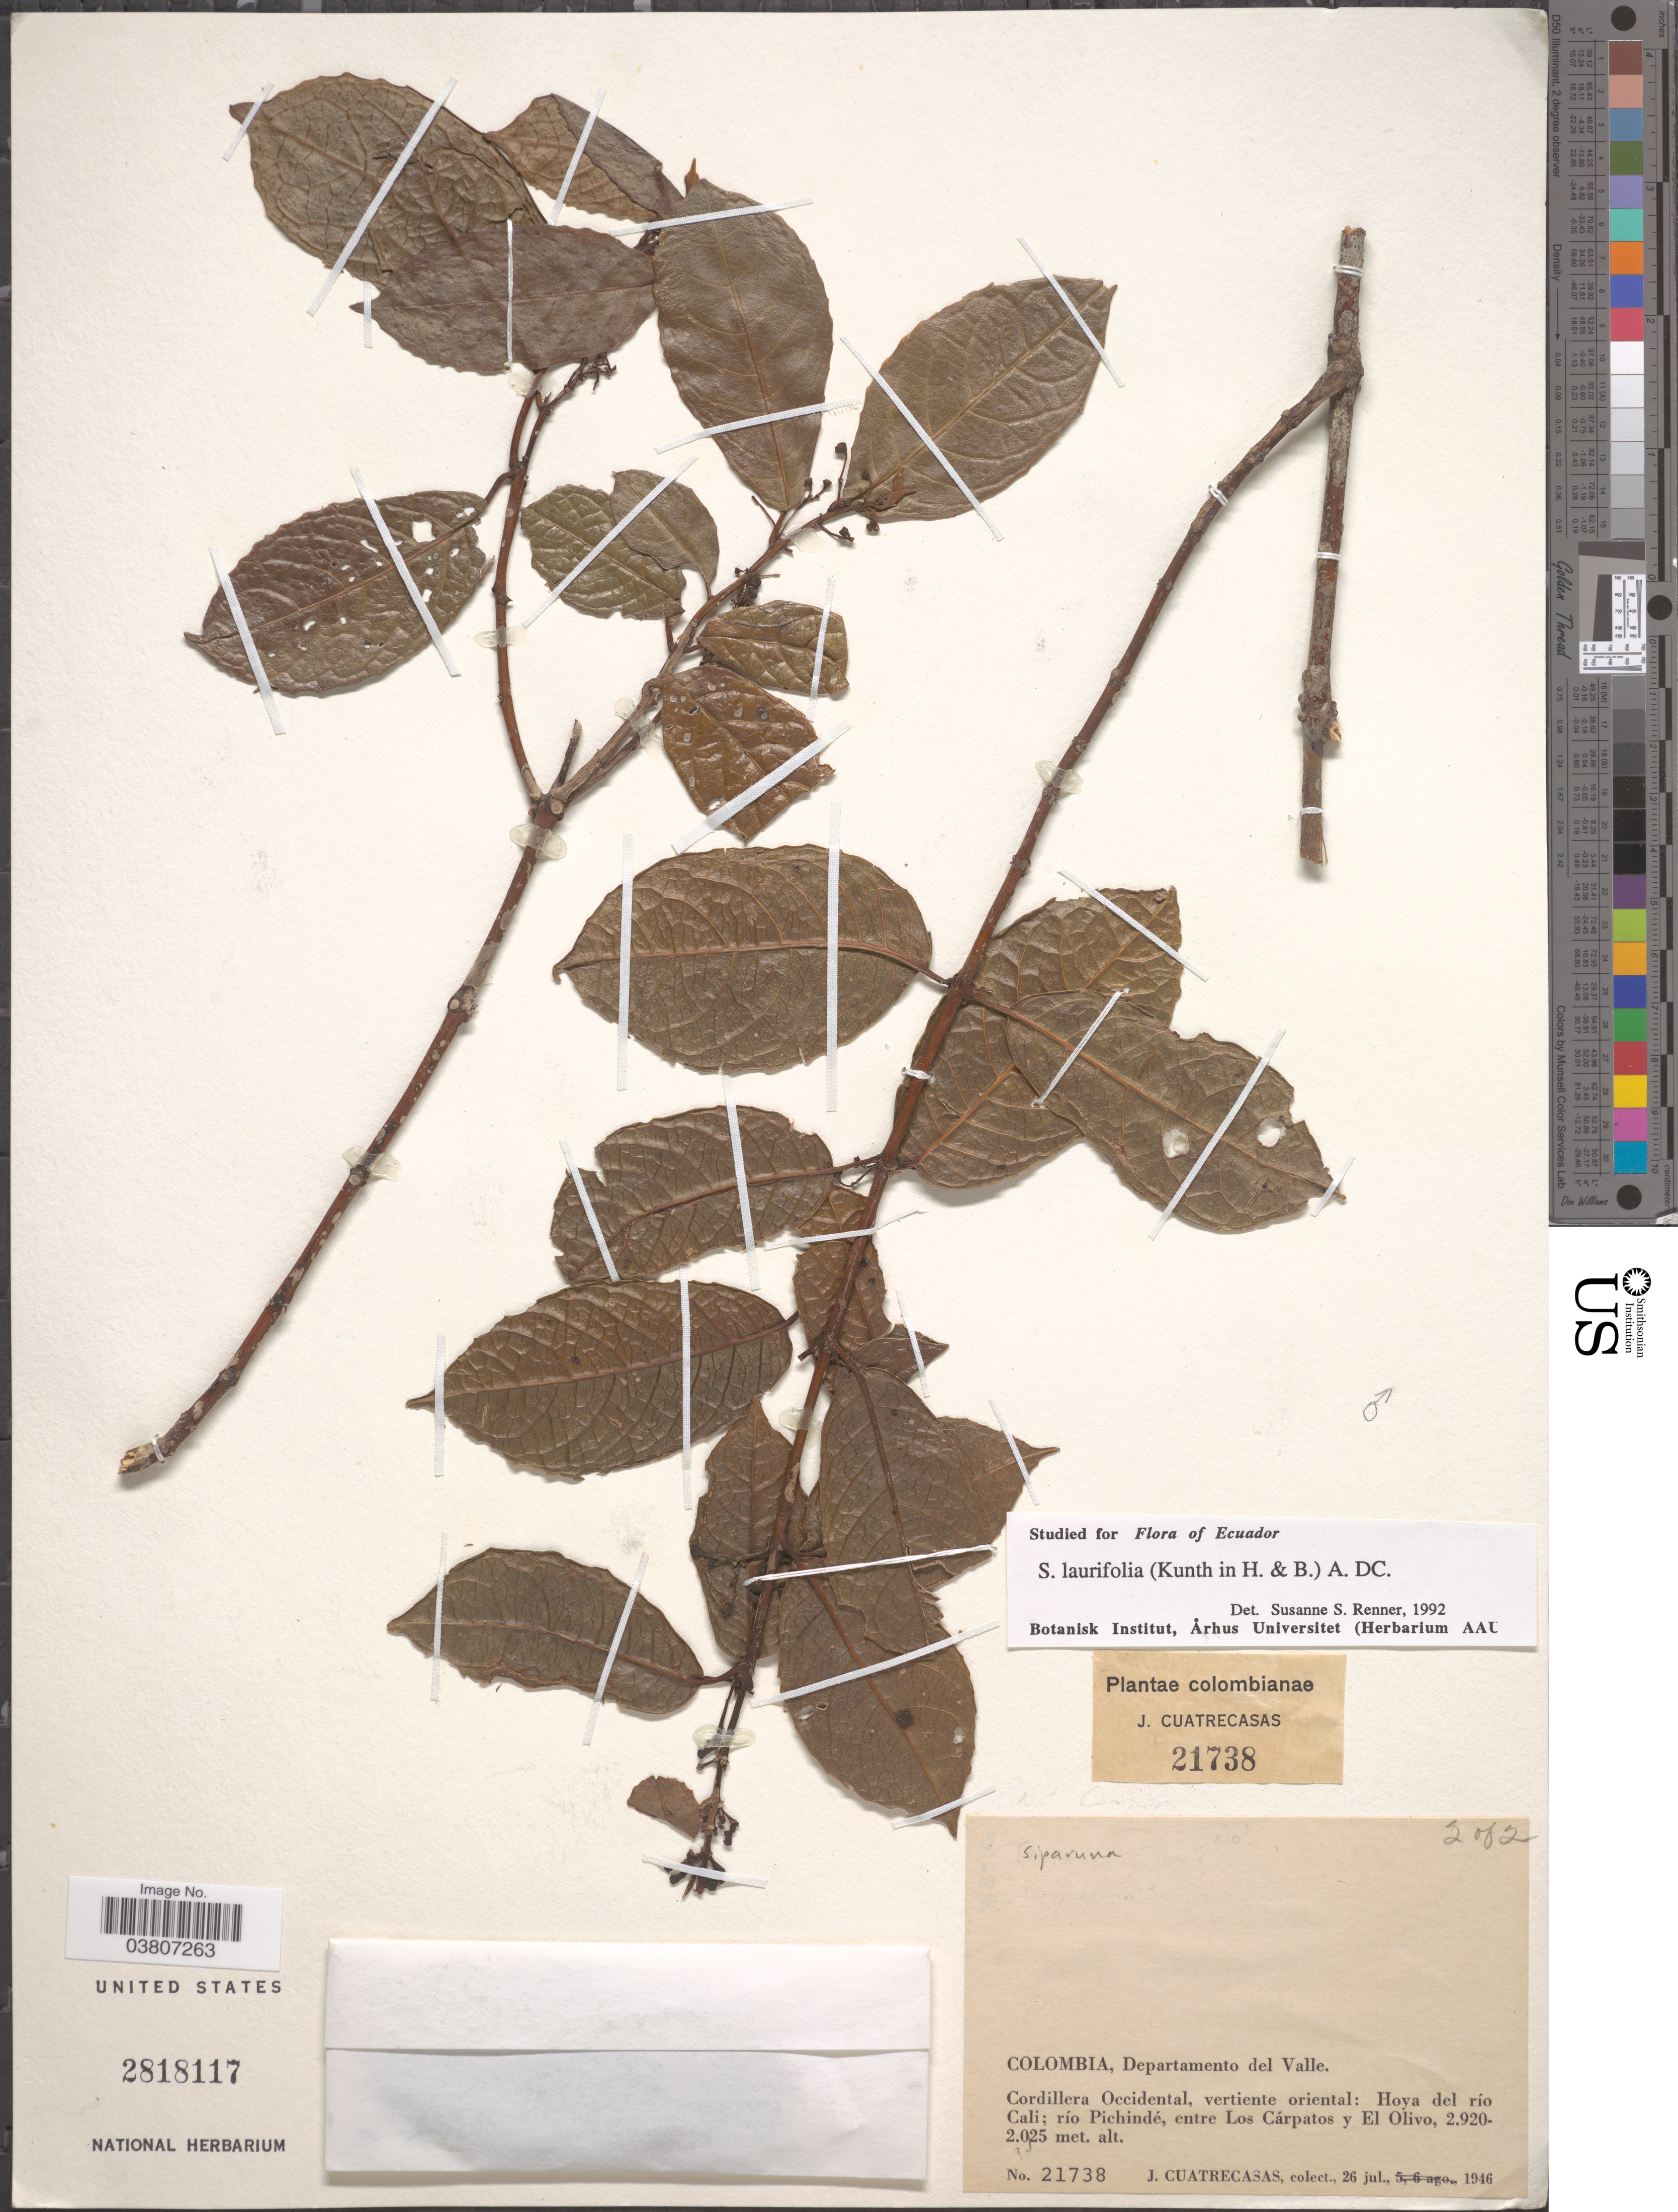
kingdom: Plantae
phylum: Tracheophyta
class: Magnoliopsida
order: Laurales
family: Siparunaceae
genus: Siparuna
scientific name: Siparuna laurifolia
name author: (Kunth) A. DC.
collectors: J. Cuatrecasas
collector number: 21738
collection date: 1946-07-26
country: Colombia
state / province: Valle del Cauca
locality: Departamento del Valle. Cordillera Occidental, vertiente occidental: Hoya del río Cali; río Pichindé, entre Los Cárpatos y El Olivo.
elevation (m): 2025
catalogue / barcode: US 2818117